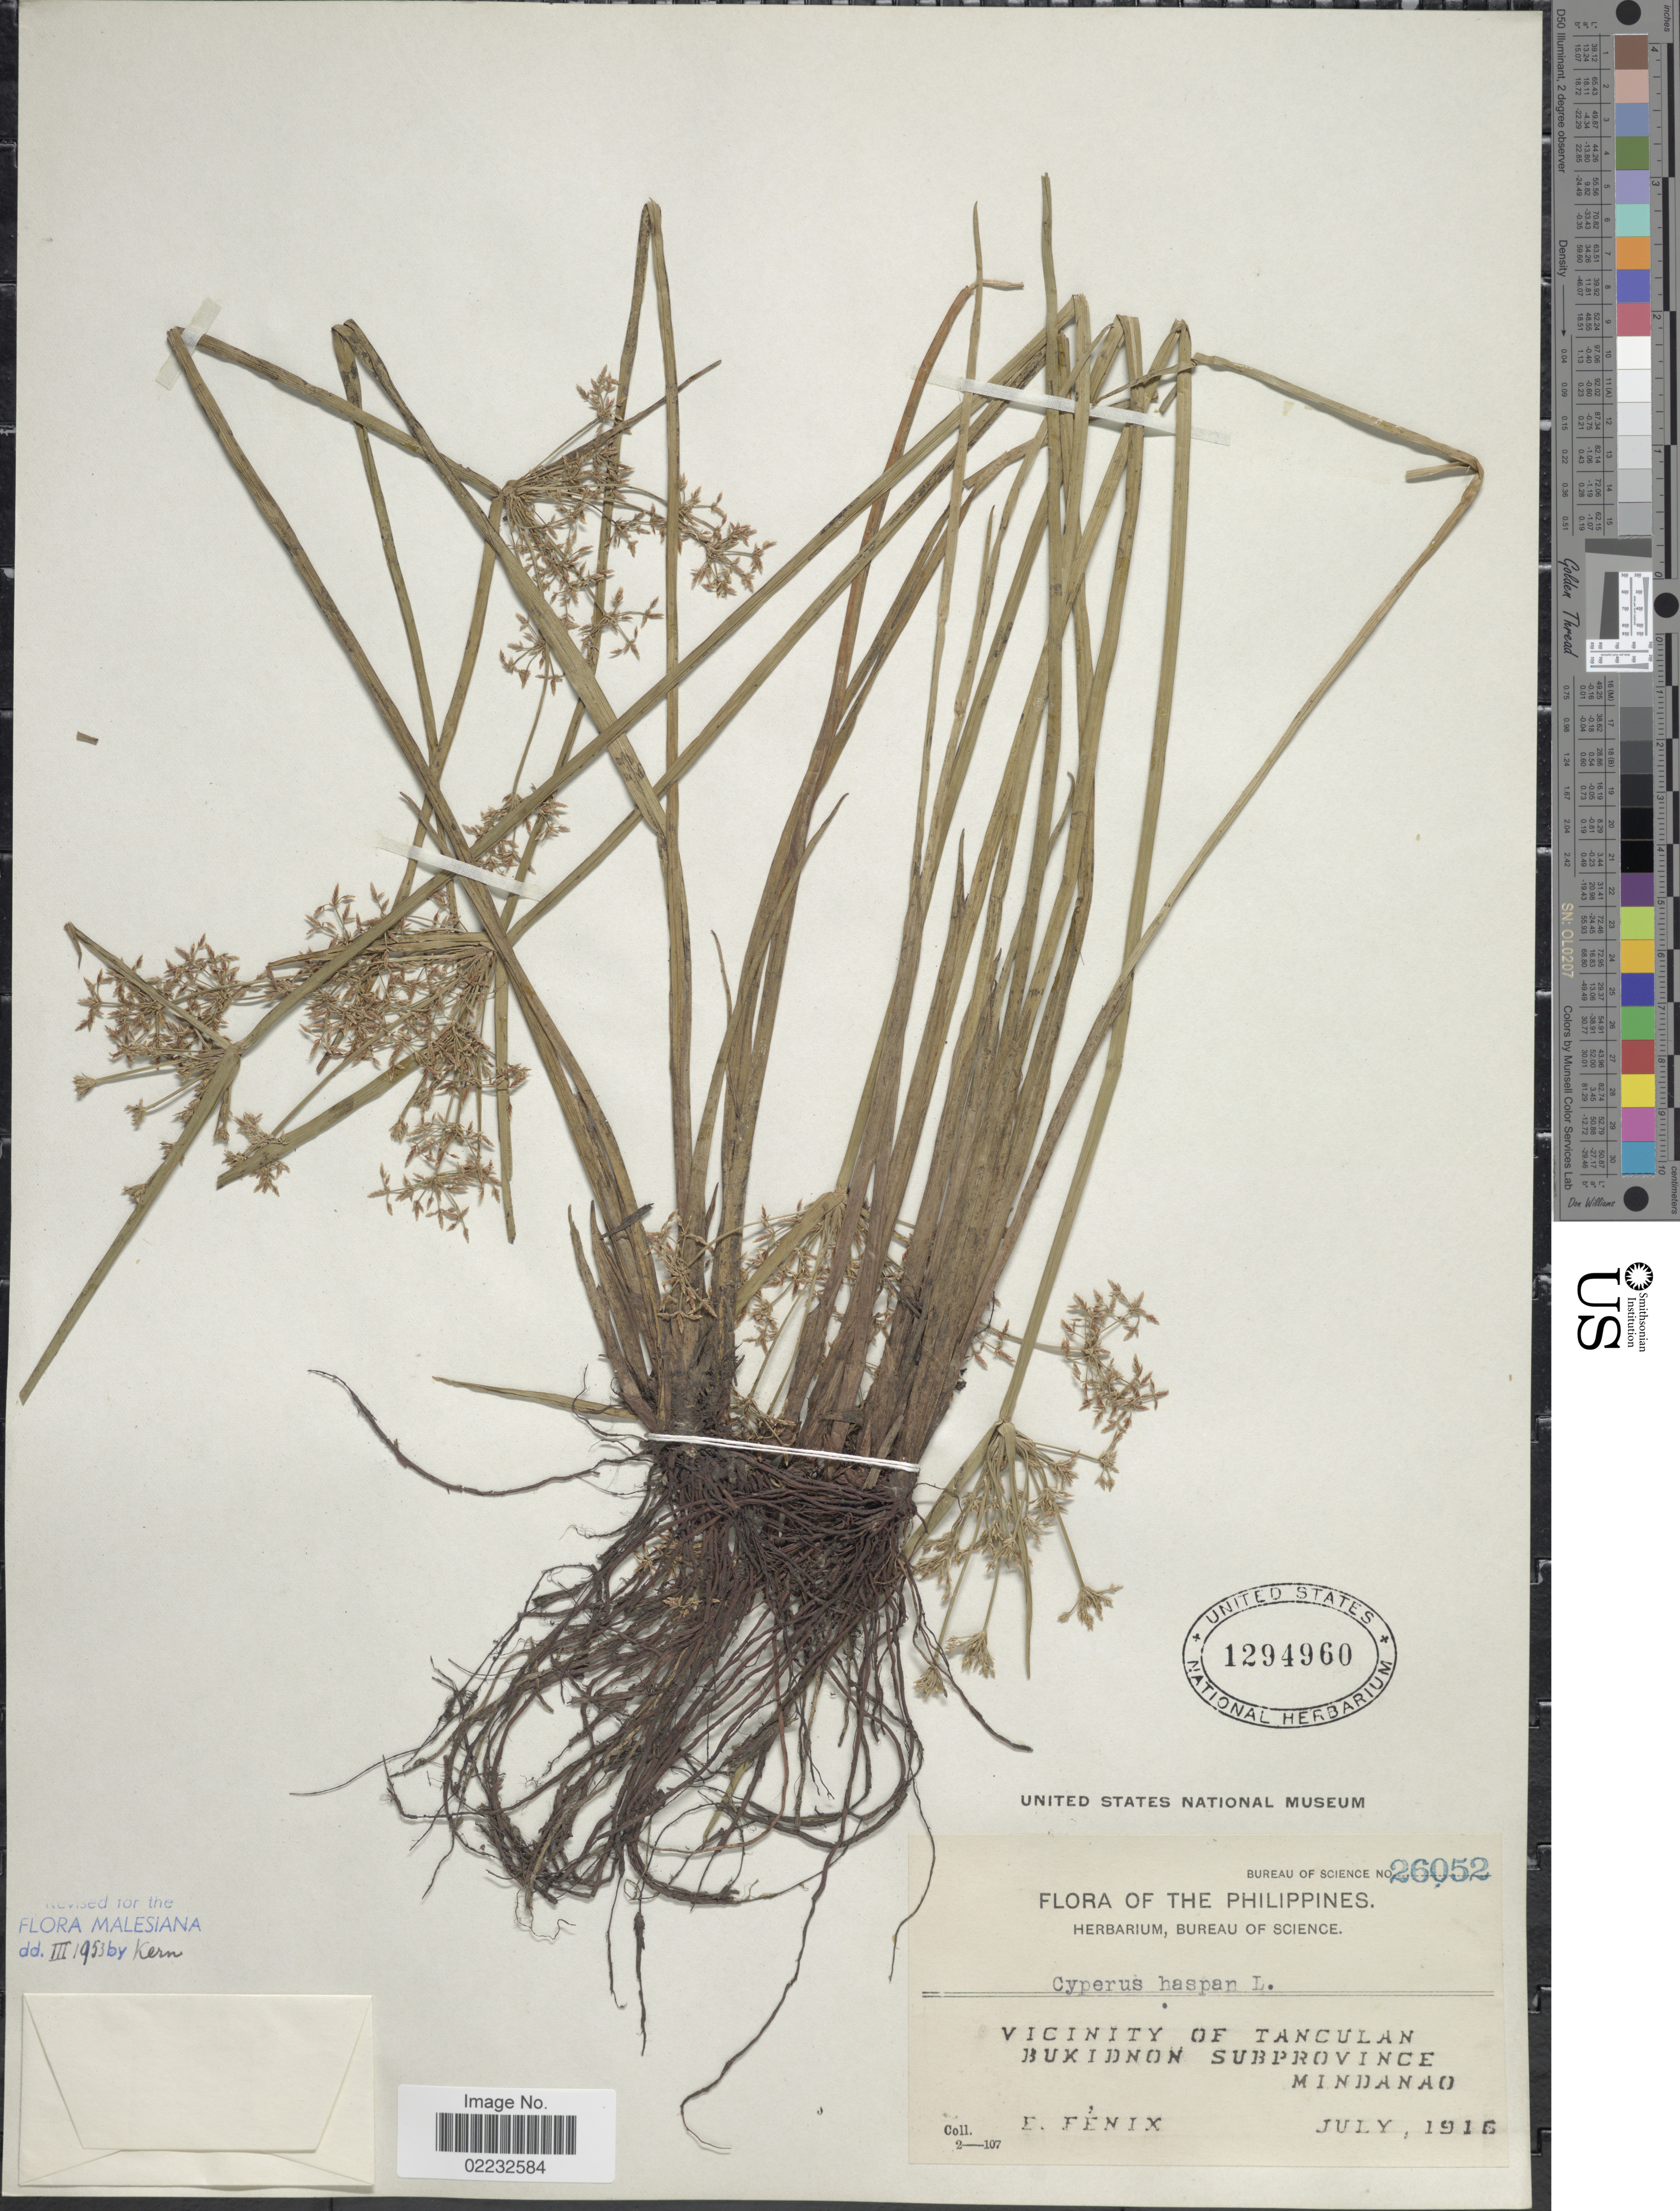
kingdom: Plantae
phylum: Tracheophyta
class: Liliopsida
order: Poales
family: Cyperaceae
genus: Cyperus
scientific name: Cyperus haspan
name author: L.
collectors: E. Fénix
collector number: Bureau of Science 26052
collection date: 1916-07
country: Philippines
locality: Vicinity of Tanculan, Bukidnon subprovince, Mindanao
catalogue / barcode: US 1294960